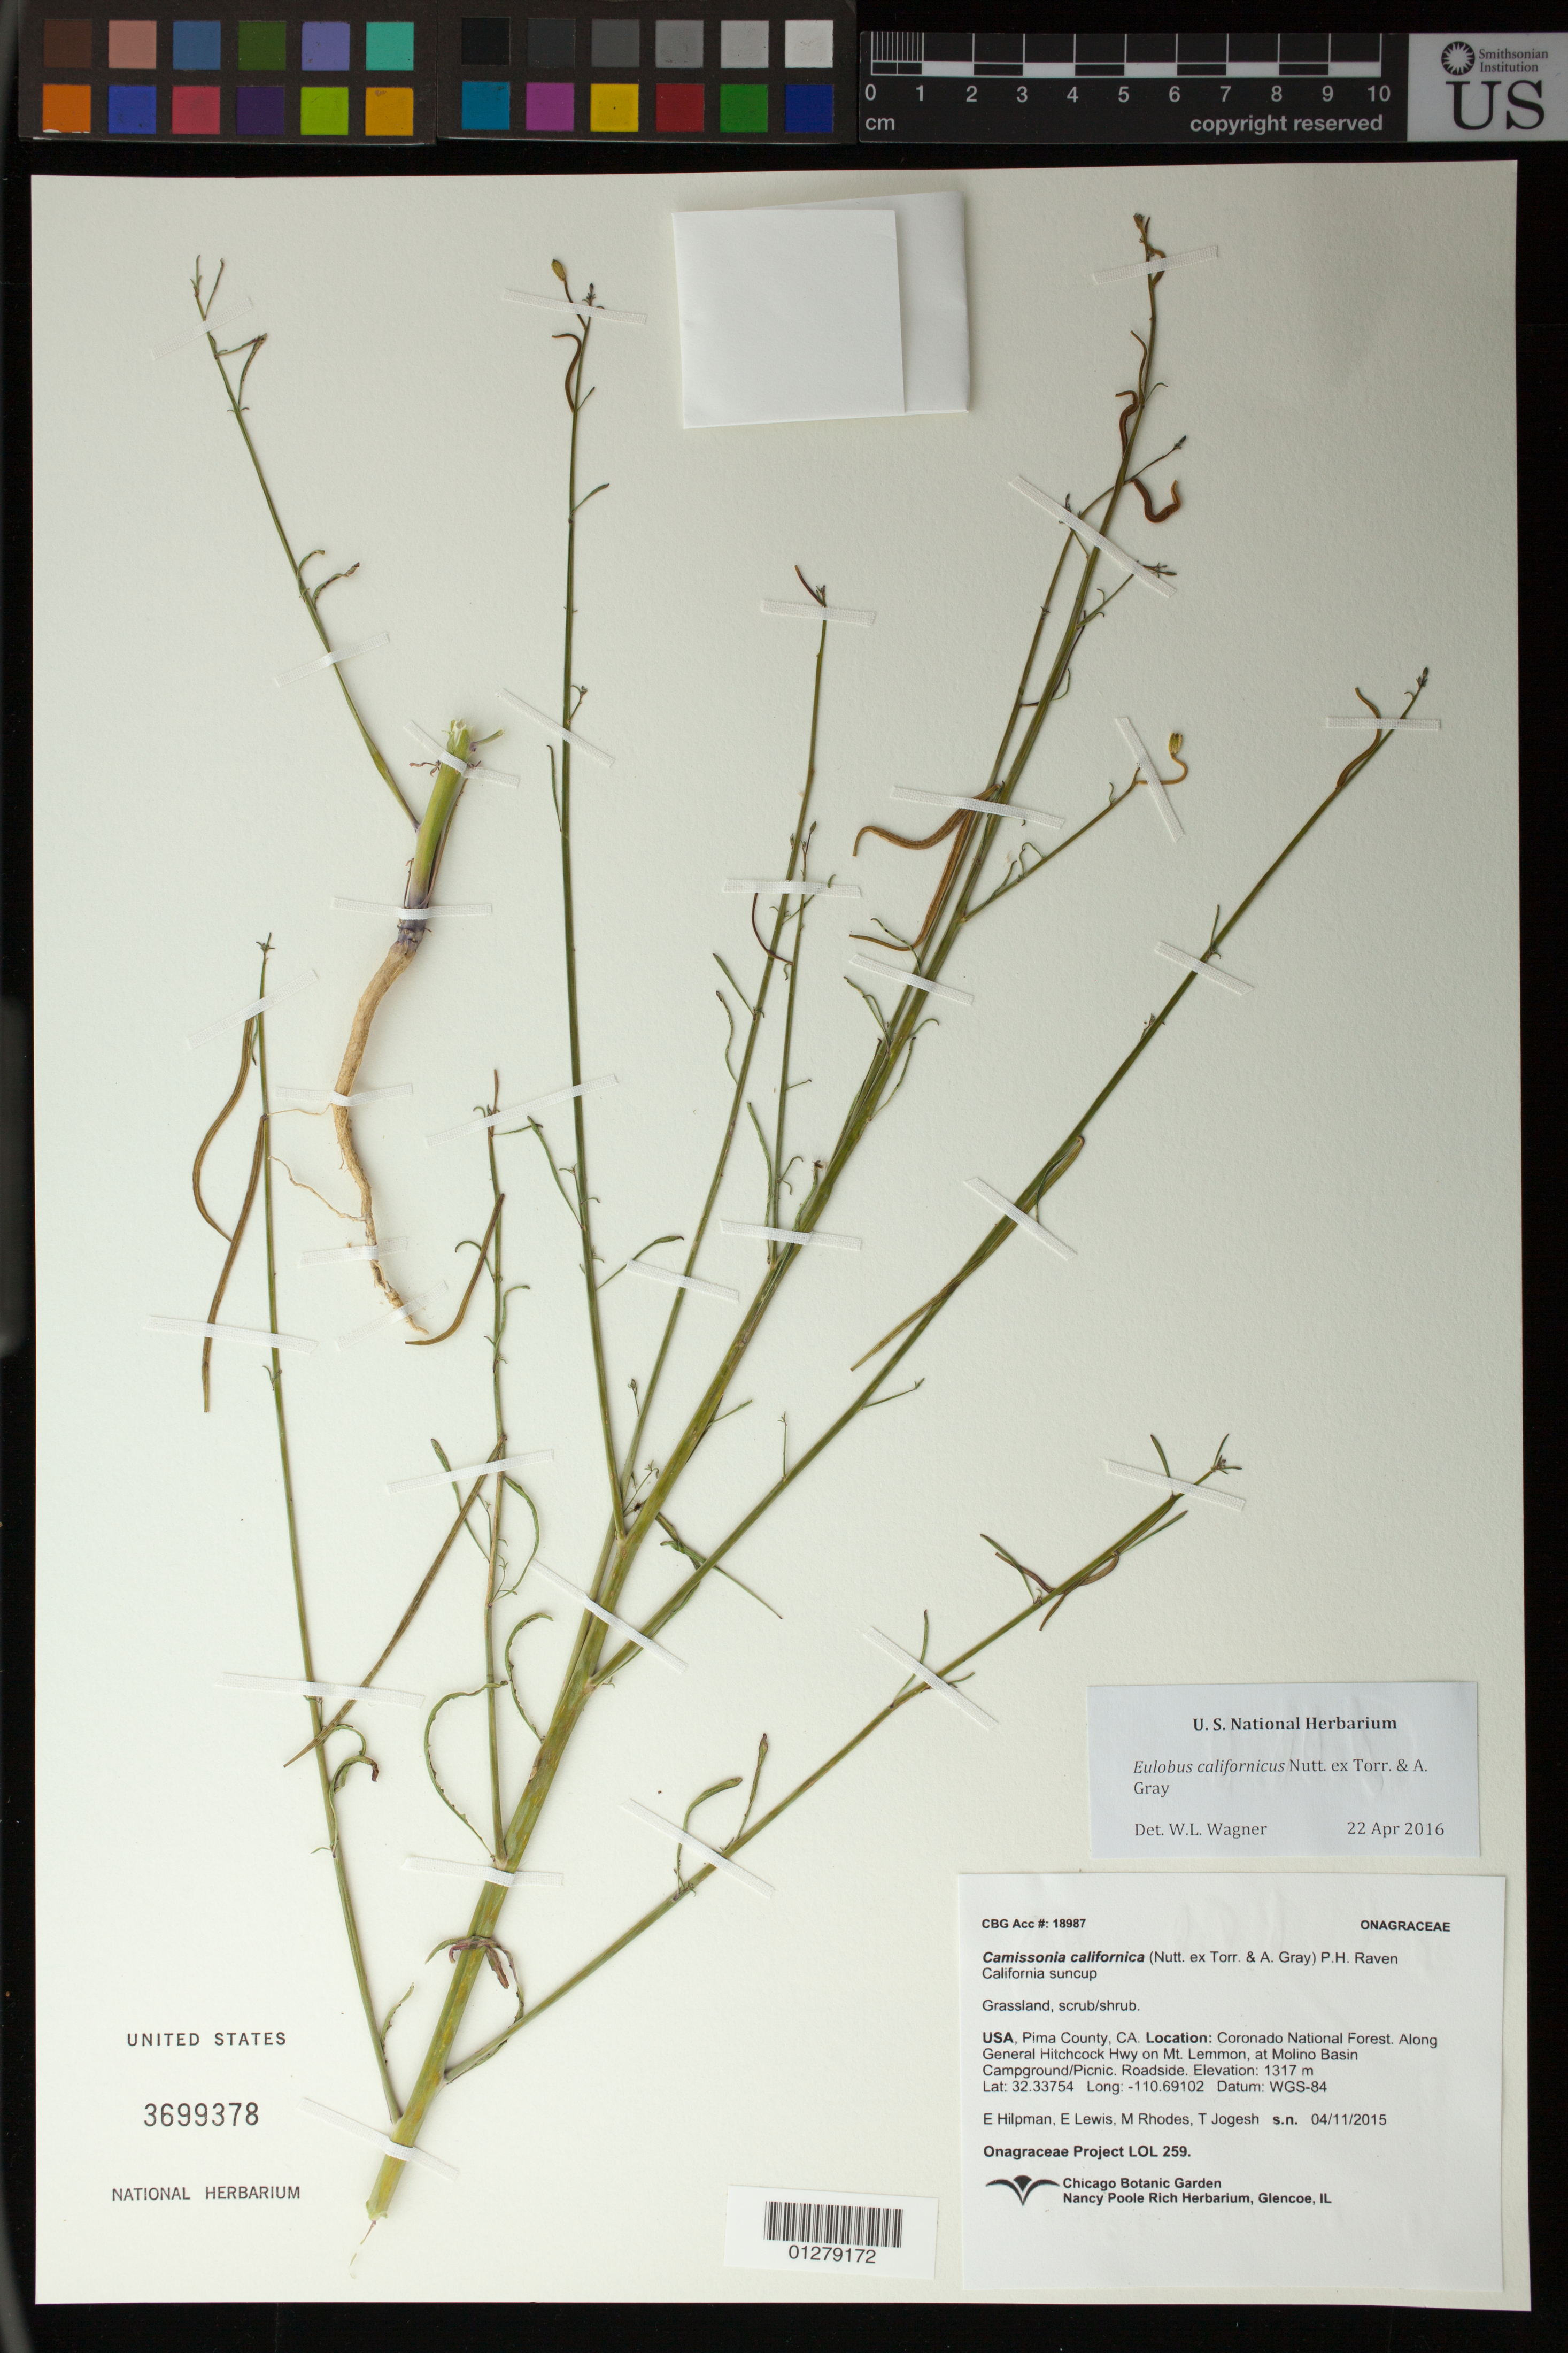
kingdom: Plantae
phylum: Tracheophyta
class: Magnoliopsida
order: Myrtales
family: Onagraceae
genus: Eulobus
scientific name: Eulobus californicus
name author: Nutt. ex Torr. & A. Gray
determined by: Wagner, W. L., (BOT), Smithsonian Institution - National Museum of Natural History (UNITED STATES)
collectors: E. Hilpman, E. Lewis, T. Jojesh & T. Jojesh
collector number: LOL 259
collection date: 2015-04-11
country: United States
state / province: Arizona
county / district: Pima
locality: Along General Hitchcock Hwy, across Molino Basin Campground/Picnic Area, along road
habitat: Grassland, shrub/scrub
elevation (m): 1322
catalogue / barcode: US 3699378